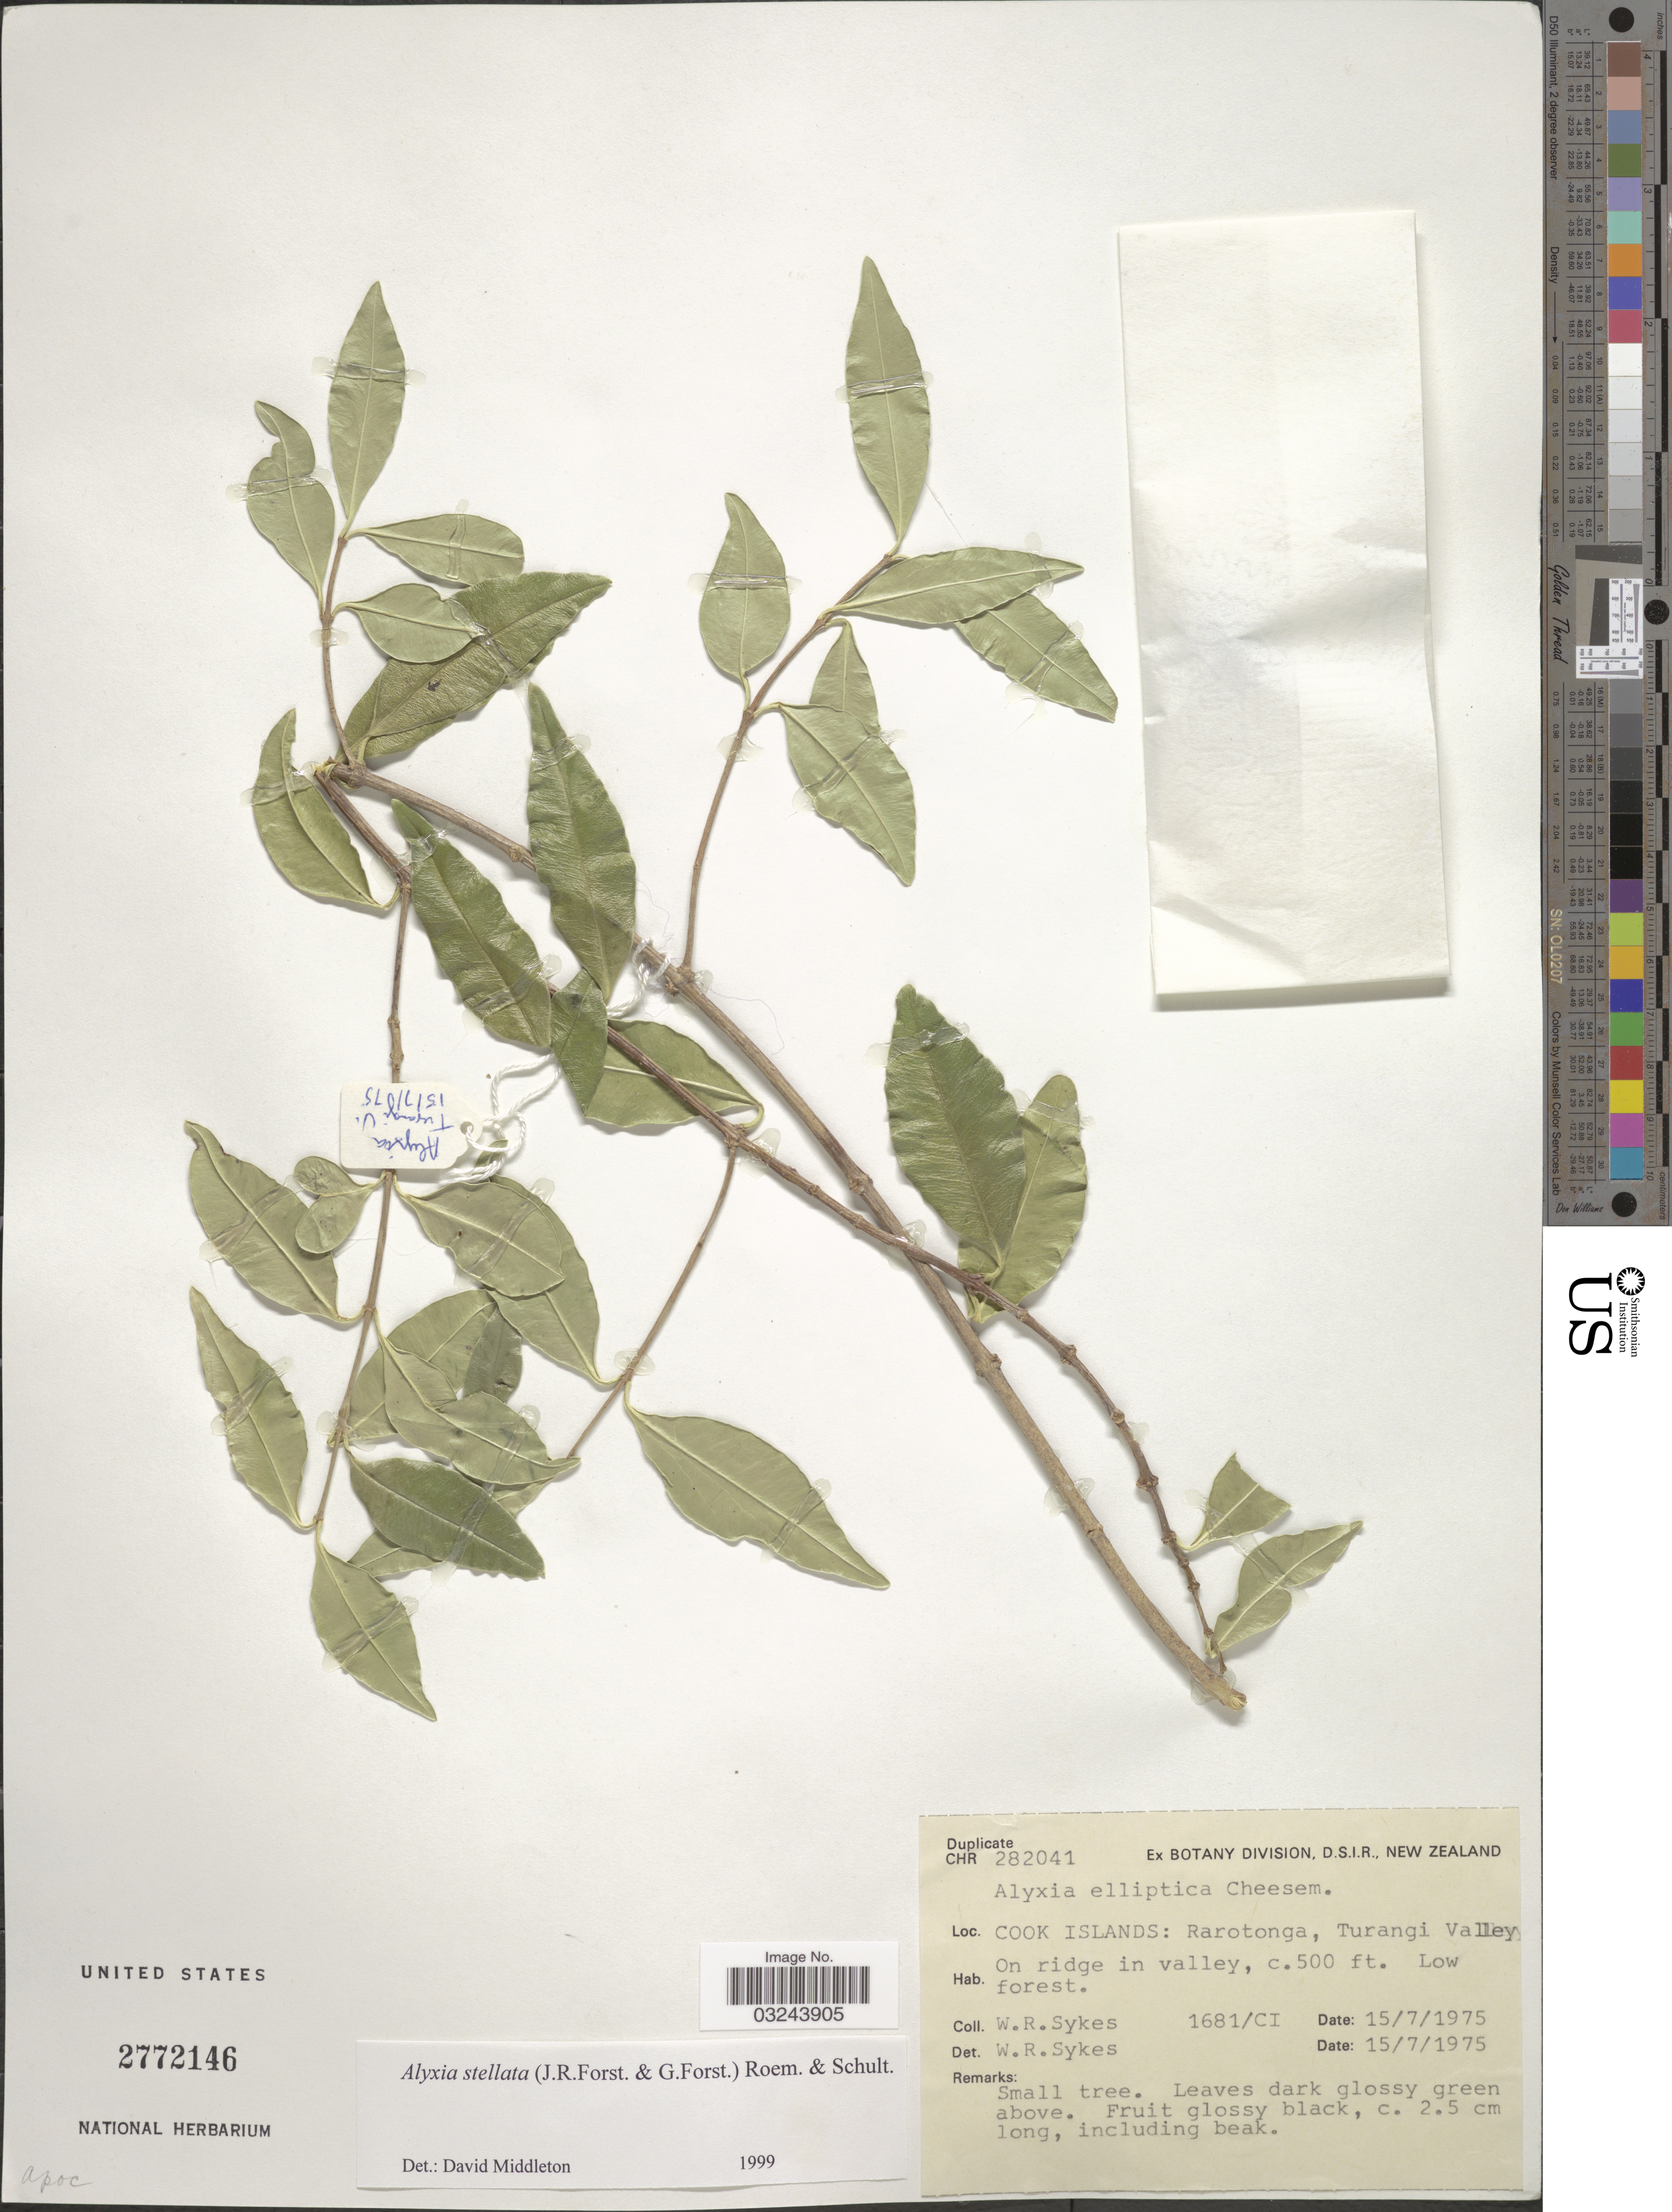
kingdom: Plantae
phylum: Tracheophyta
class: Magnoliopsida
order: Gentianales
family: Apocynaceae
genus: Alyxia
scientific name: Alyxia stellata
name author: (J.R. Forst. & G. Forst.) Roem. & Schult.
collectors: W. R. Sykes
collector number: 1681/CI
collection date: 1975-07-15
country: Cook Islands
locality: Rarotonga, Turangi Valley. On ridge in valley.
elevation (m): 152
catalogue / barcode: US 2772146